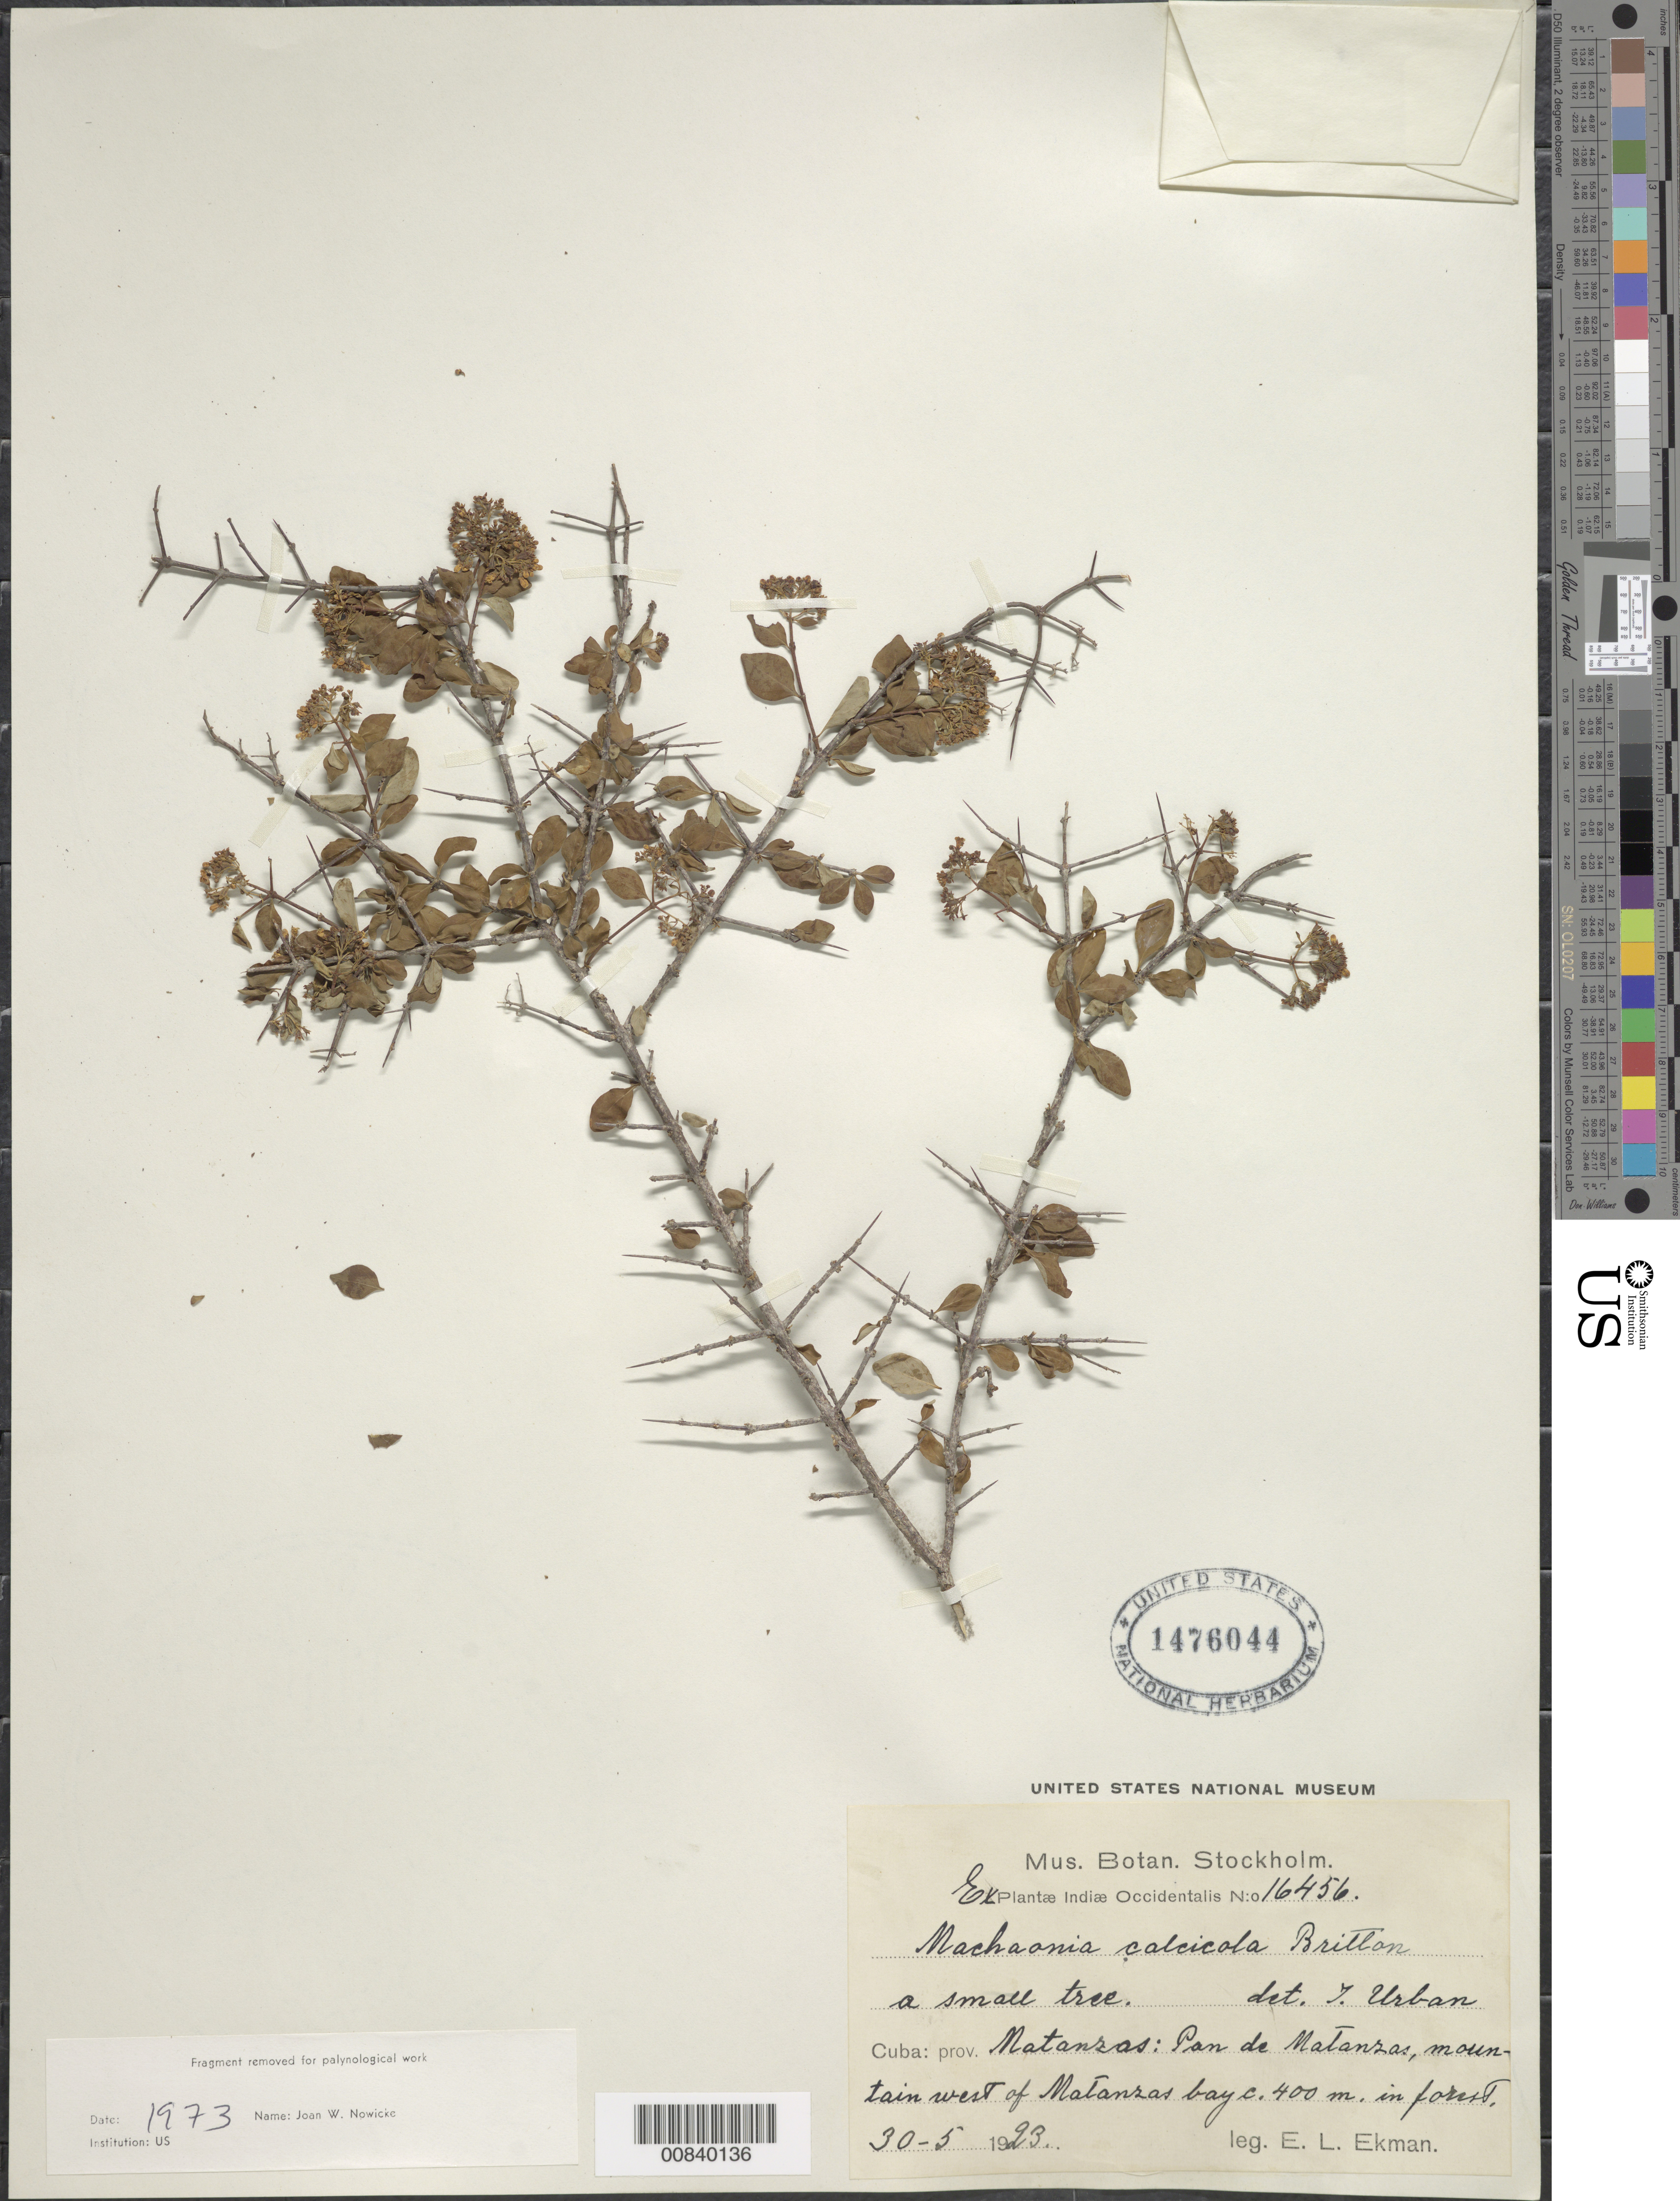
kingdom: Plantae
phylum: Tracheophyta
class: Magnoliopsida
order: Gentianales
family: Rubiaceae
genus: Machaonia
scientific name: Machaonia havanensis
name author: (Jacq. ex J.F. Gmel.) Alain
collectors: E. L. Ekman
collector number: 16456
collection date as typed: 30 May 1923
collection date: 1923-05-30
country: Cuba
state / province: Matanzas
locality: Pan de Mantanzas, mountain west of Matanzas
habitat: In forest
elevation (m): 400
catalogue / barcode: US 1476044